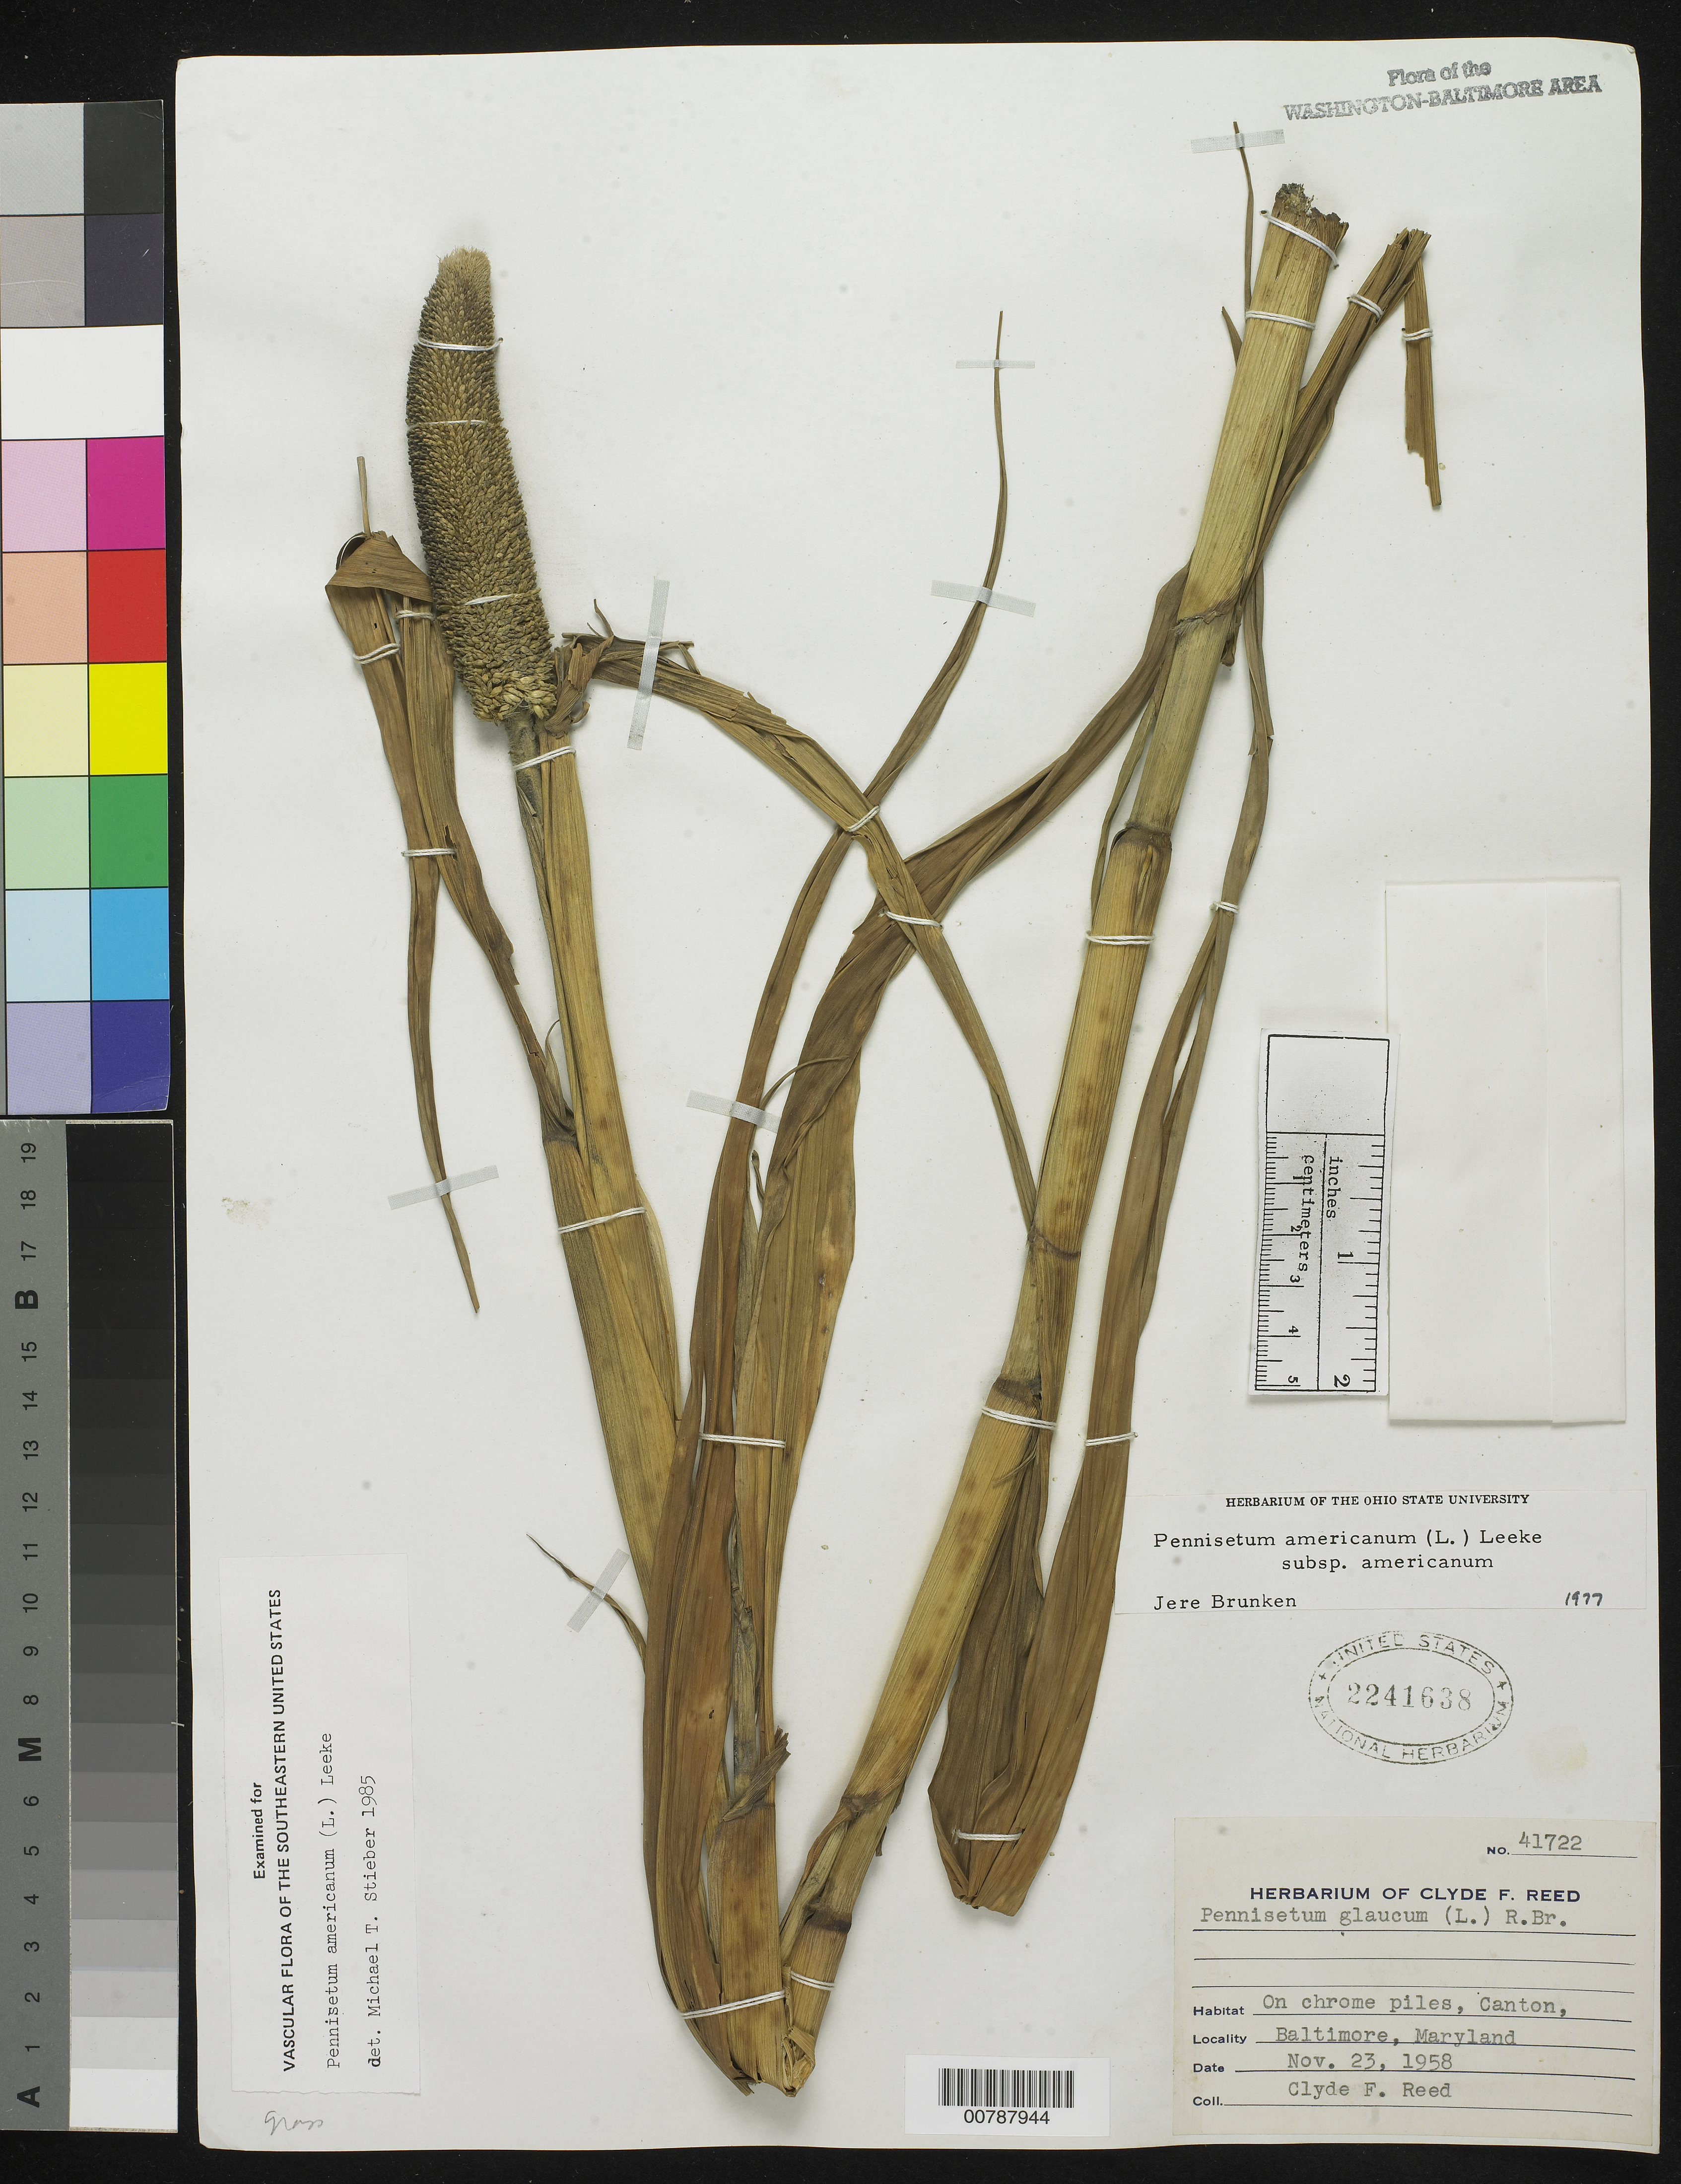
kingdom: Plantae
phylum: Tracheophyta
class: Liliopsida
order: Poales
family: Poaceae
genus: Cenchrus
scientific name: Cenchrus americanus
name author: (L.) Morrone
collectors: C. F. Reed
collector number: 41722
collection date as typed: Nov. 23, 1958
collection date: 1958-11-23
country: United States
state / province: Maryland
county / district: City of Baltimore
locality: Canton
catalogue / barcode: US 2241638